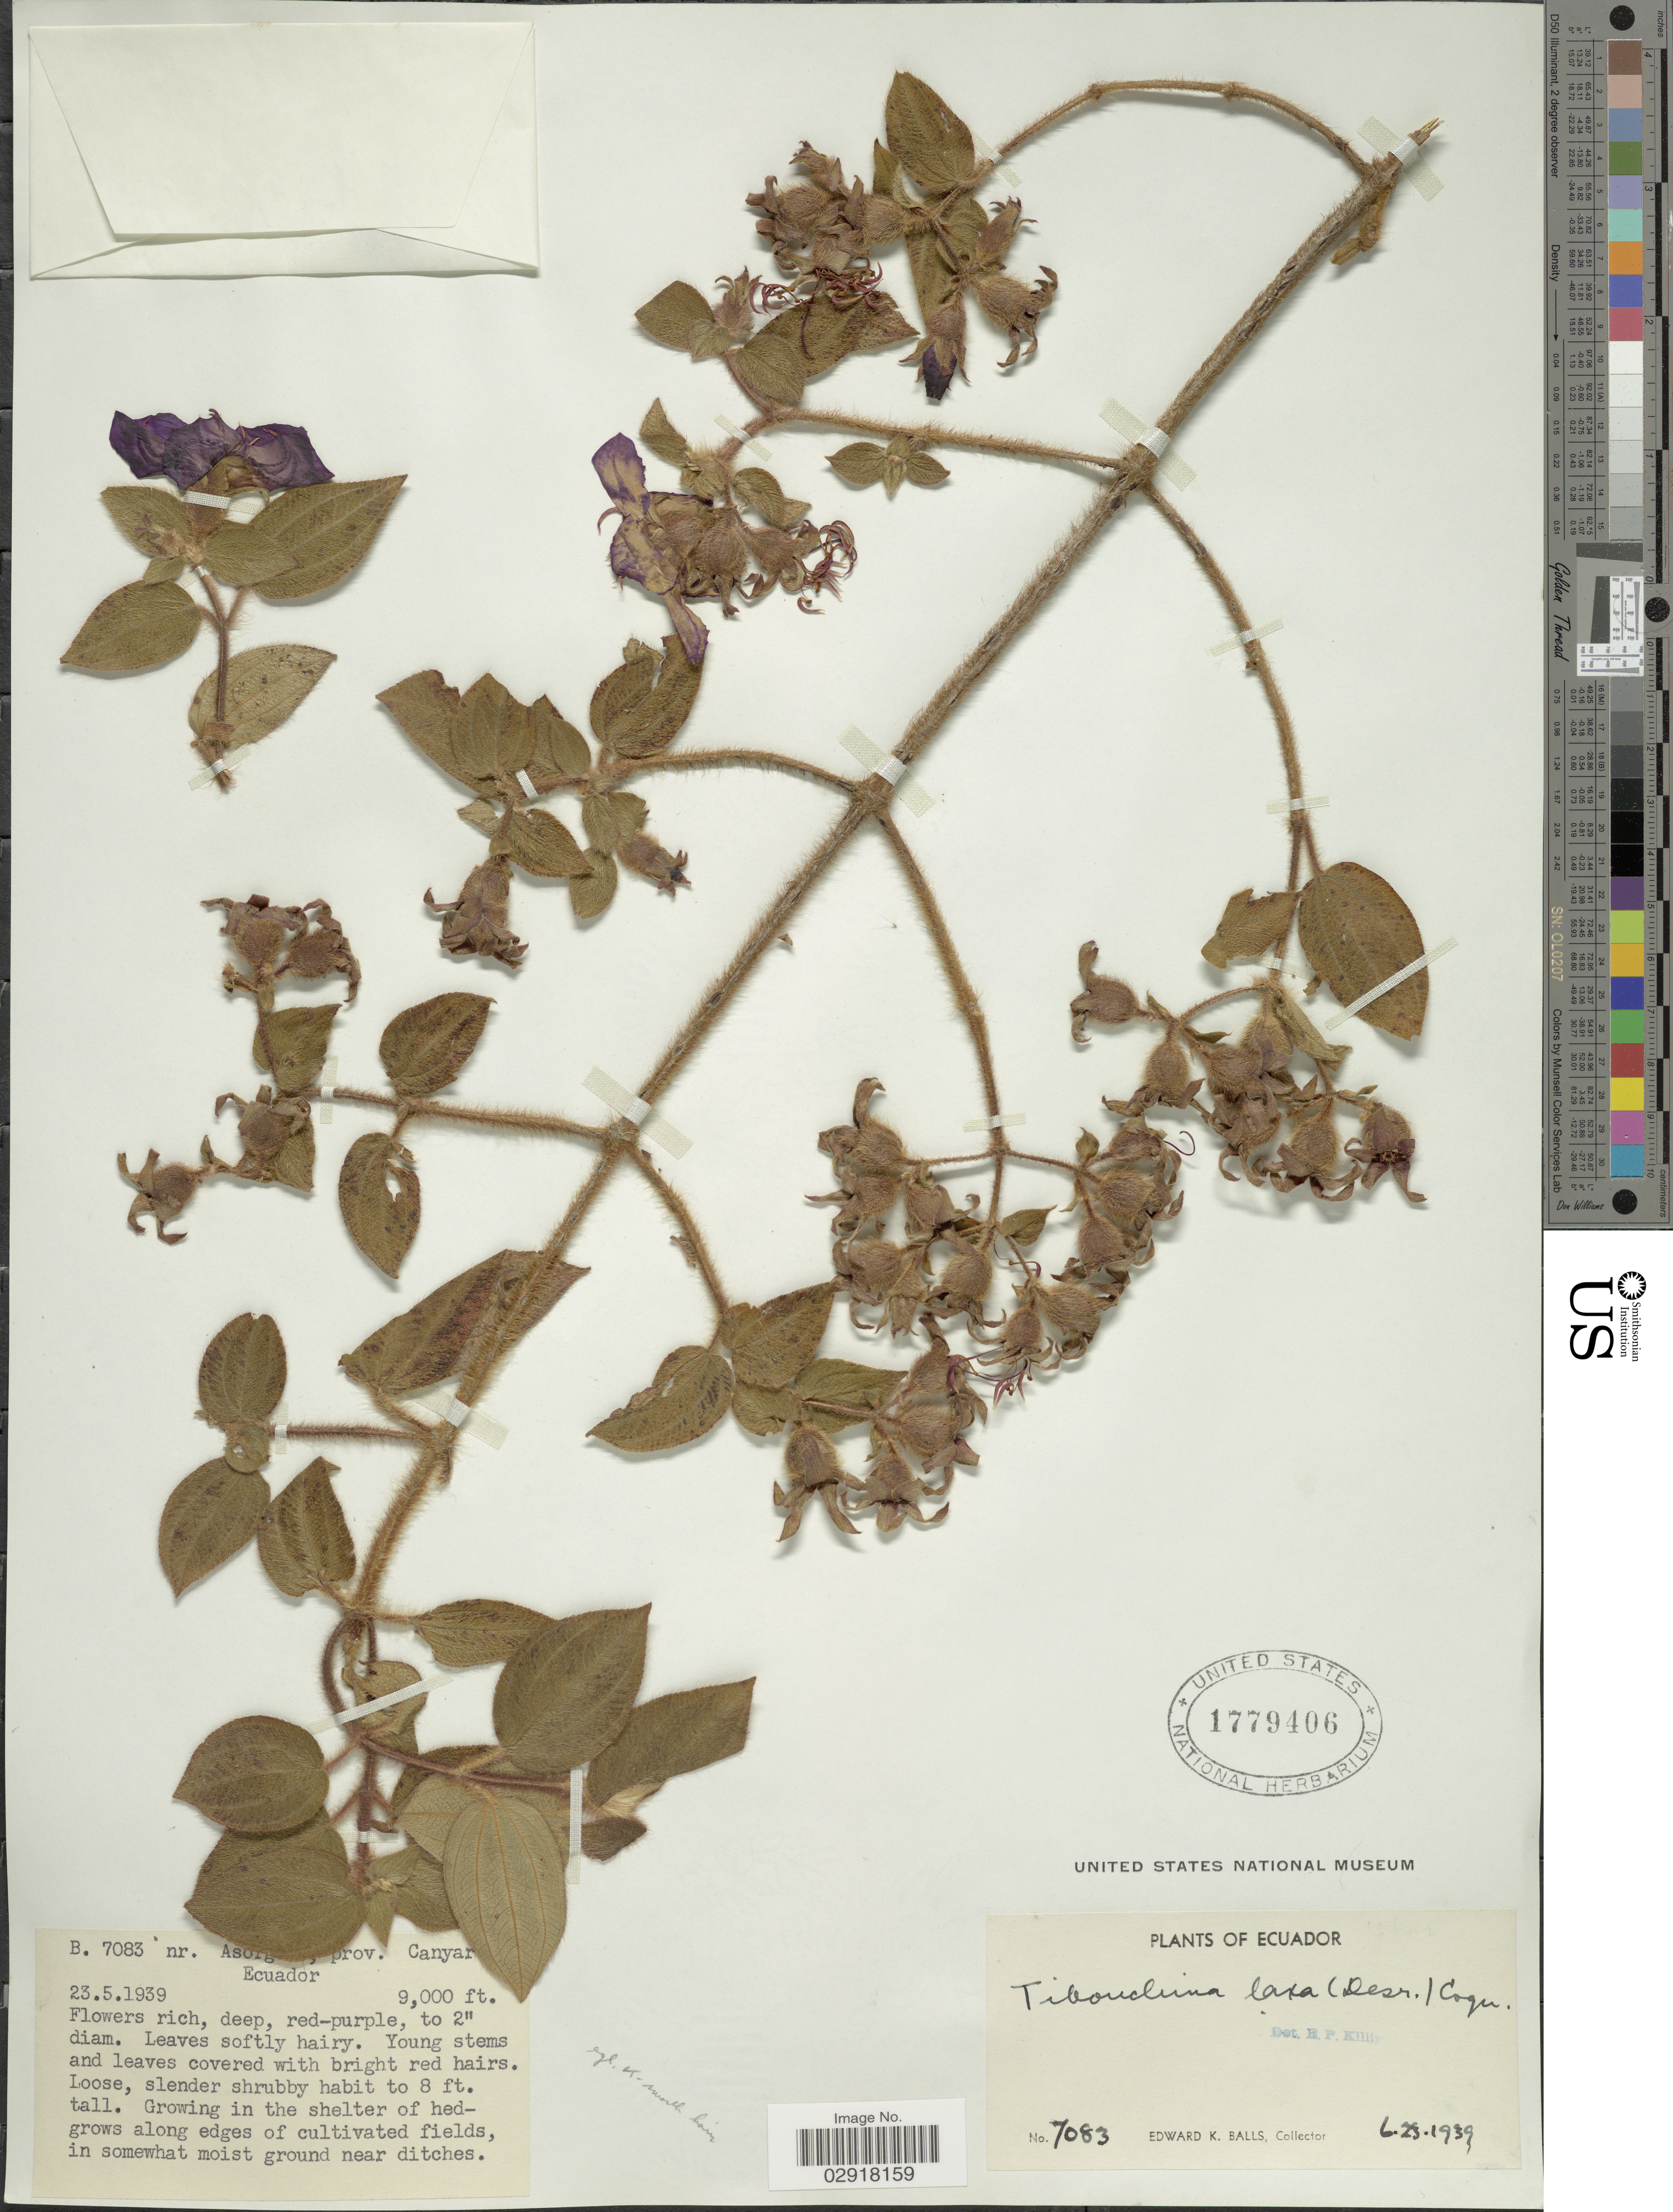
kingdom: Plantae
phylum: Tracheophyta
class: Magnoliopsida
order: Myrtales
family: Melastomataceae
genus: Chaetogastra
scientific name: Chaetogastra laxa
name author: (Desr.) P.J.F. Guim. & Michelang.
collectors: E. K. Balls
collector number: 7083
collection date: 1939-06-23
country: Ecuador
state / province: Cañar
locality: Asorgues, prov. Canyar [illegible text]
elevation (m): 2743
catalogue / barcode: US 1779406